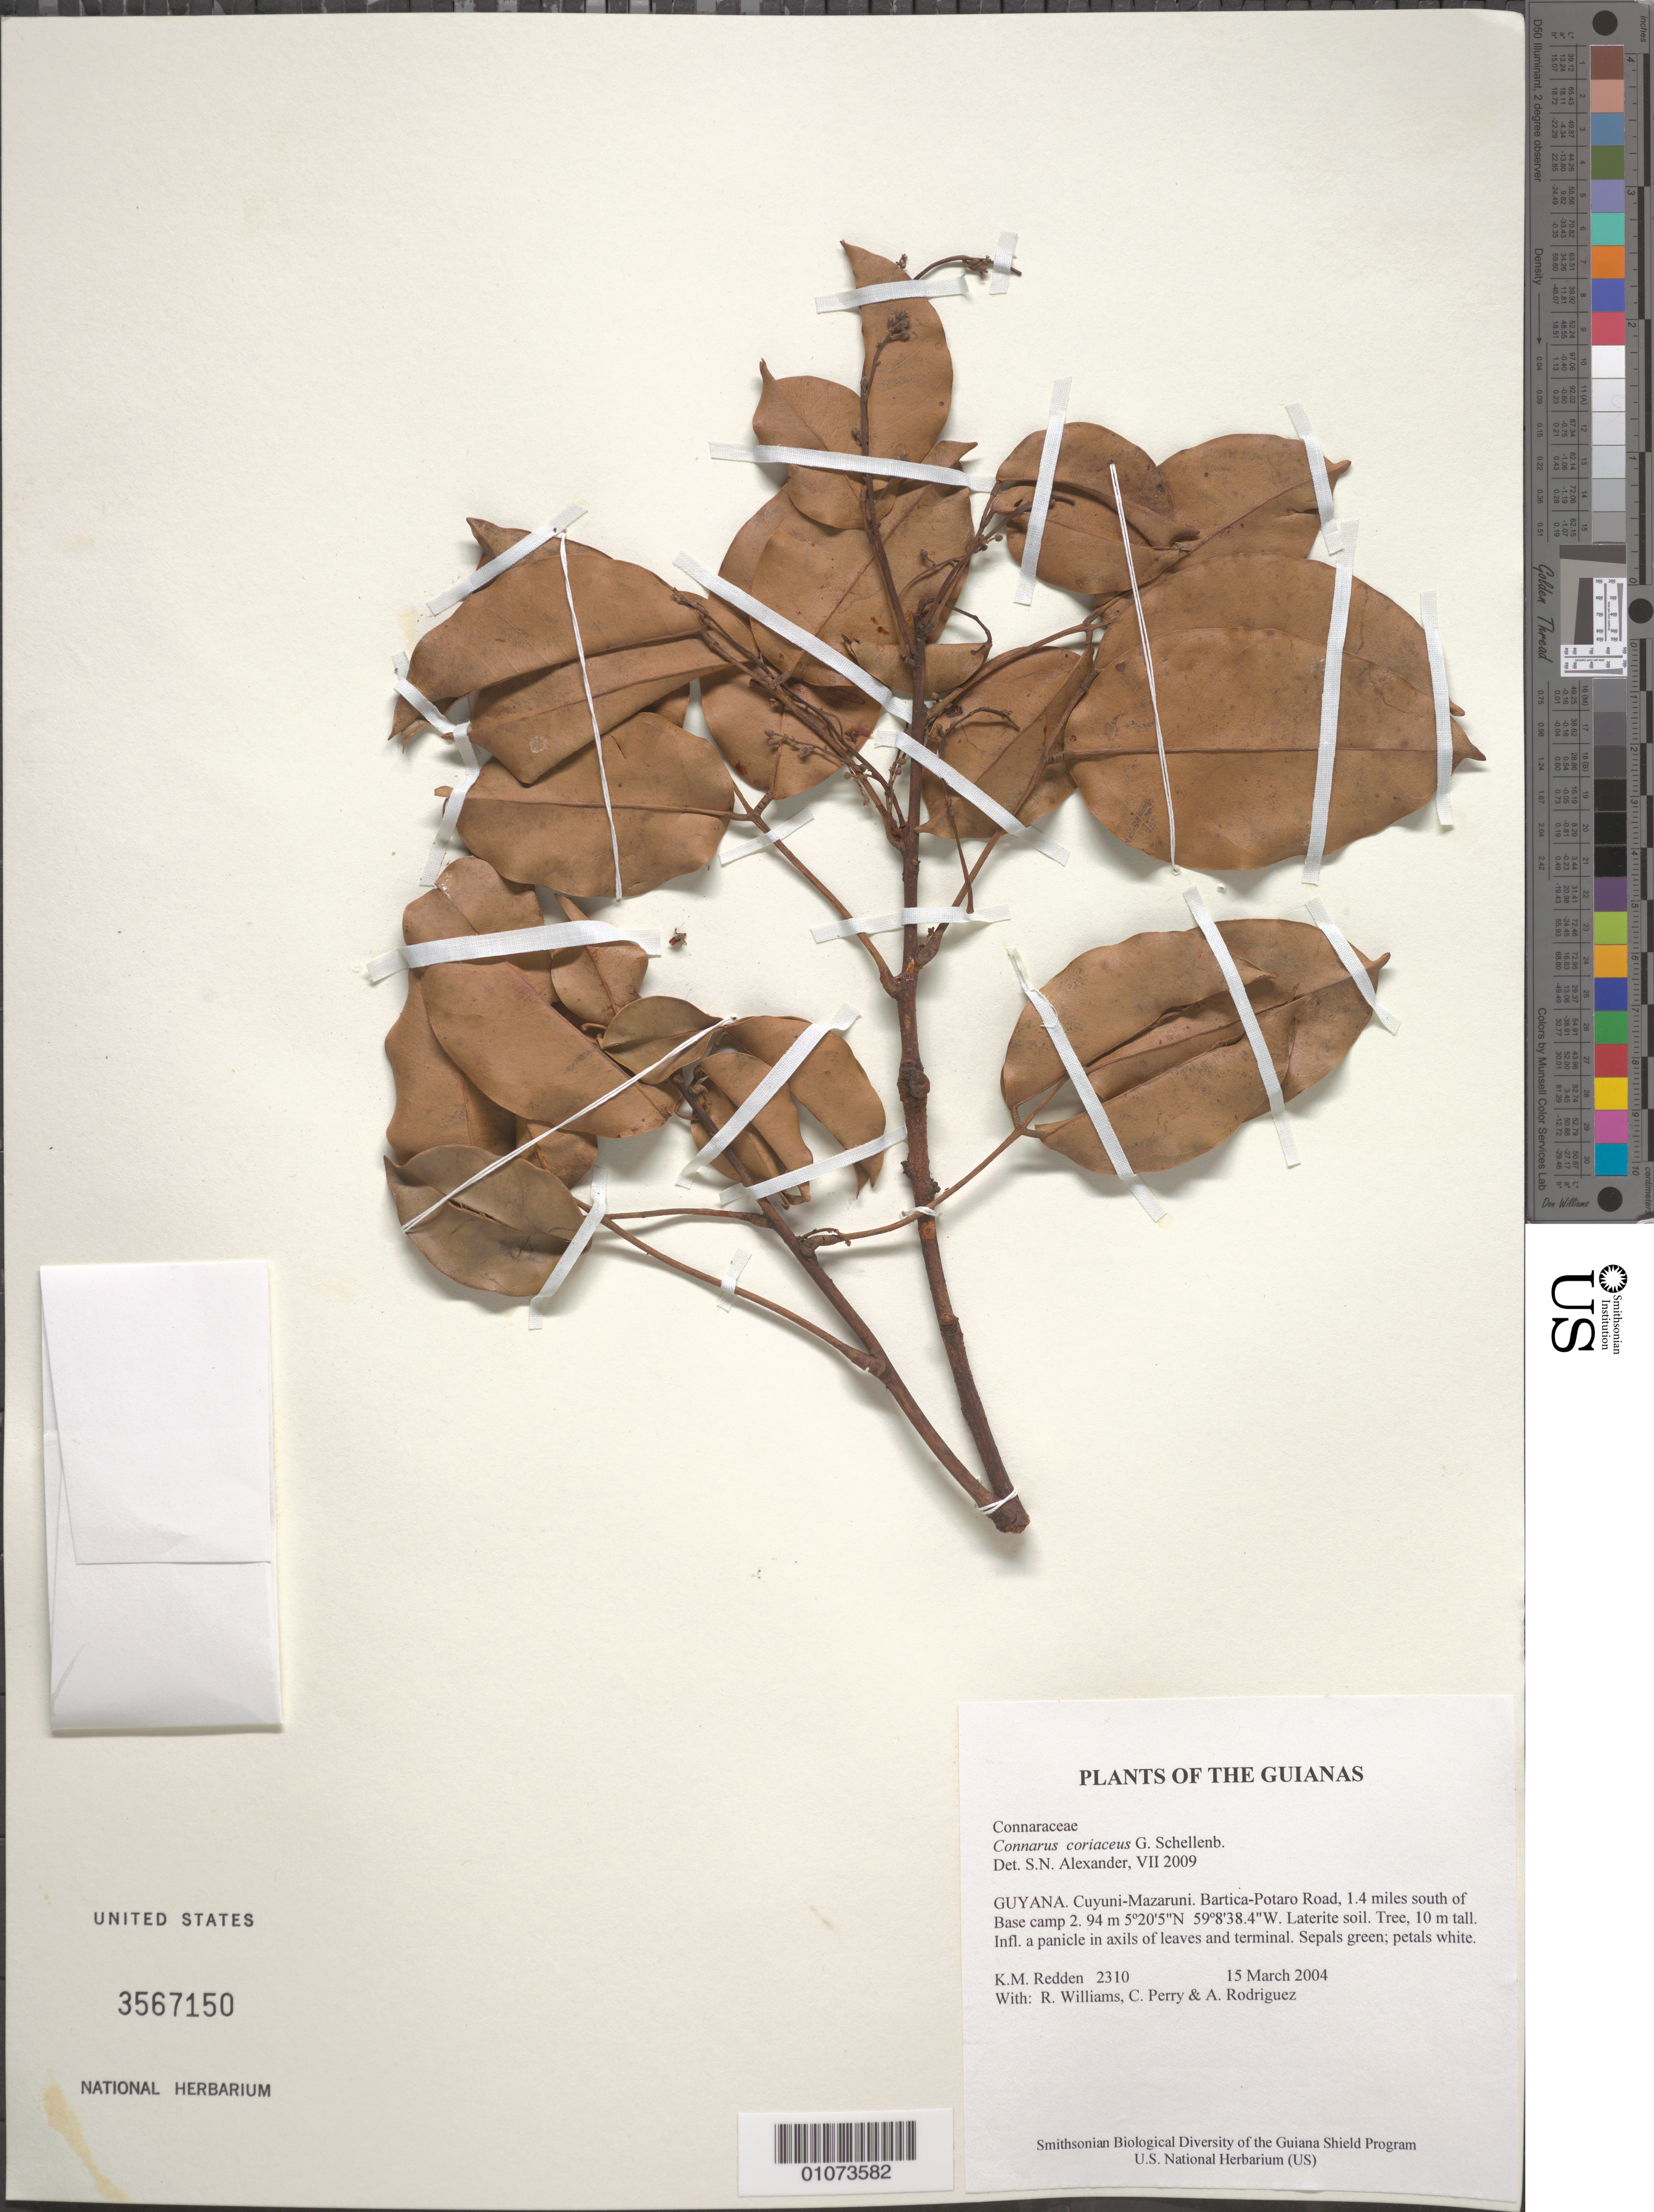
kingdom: Plantae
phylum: Tracheophyta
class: Magnoliopsida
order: Oxalidales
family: Connaraceae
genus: Connarus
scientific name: Connarus coriaceus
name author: G. Schellenb.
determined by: Alexander, S. N.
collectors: K. M. Redden, R. Williams, C. Perry & A. Rodriguez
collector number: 2310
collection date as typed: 15 March 2004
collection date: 2004-03-15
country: Guyana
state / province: Cuyuni-Mazaruni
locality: Bartica-Potaro Road, 1.4 miles south of Base camp 2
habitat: Laterite soil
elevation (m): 94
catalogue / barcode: US 3567150